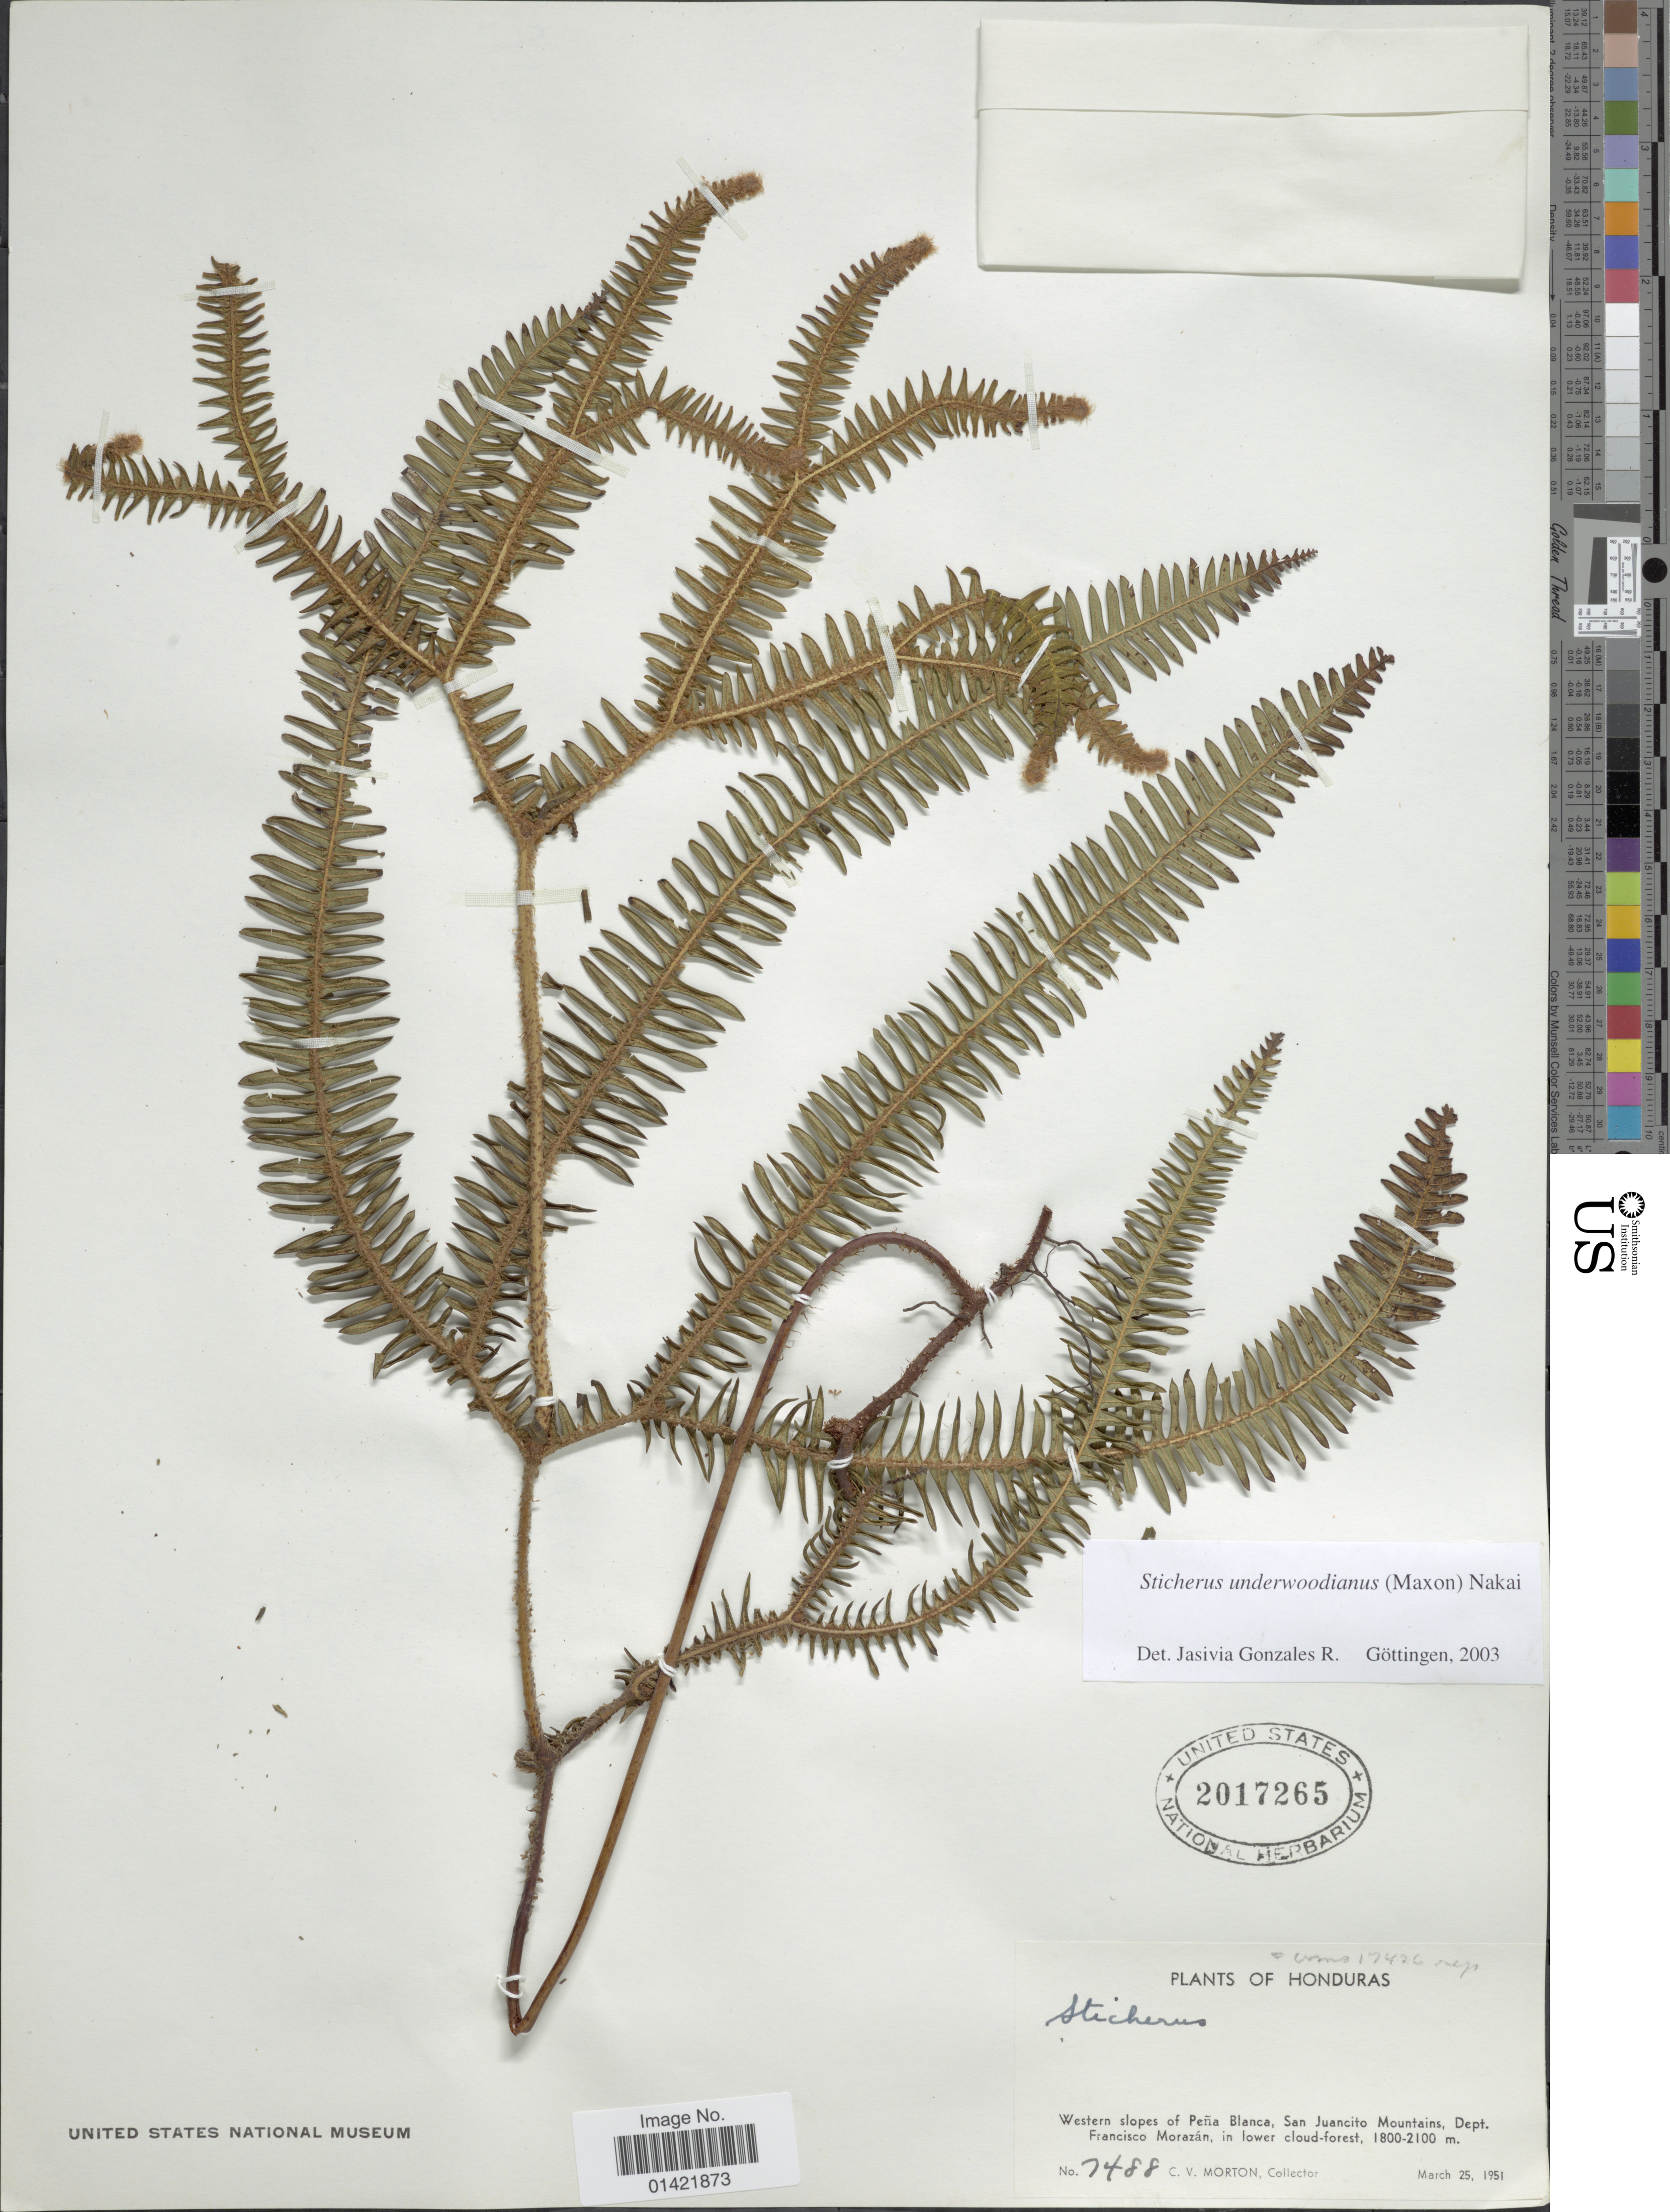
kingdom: Plantae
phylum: Tracheophyta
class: Polypodiopsida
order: Gleicheniales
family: Gleicheniaceae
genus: Sticherus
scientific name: Sticherus underwoodianus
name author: (Maxon) Nakai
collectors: C. V. Morton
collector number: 7488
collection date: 1951-03-25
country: Honduras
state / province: Fco. Morazán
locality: Western slopes of Pena Blanca, San Juancito Mountains, Dept. Francisco Morazan.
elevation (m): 1800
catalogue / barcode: US 2017265